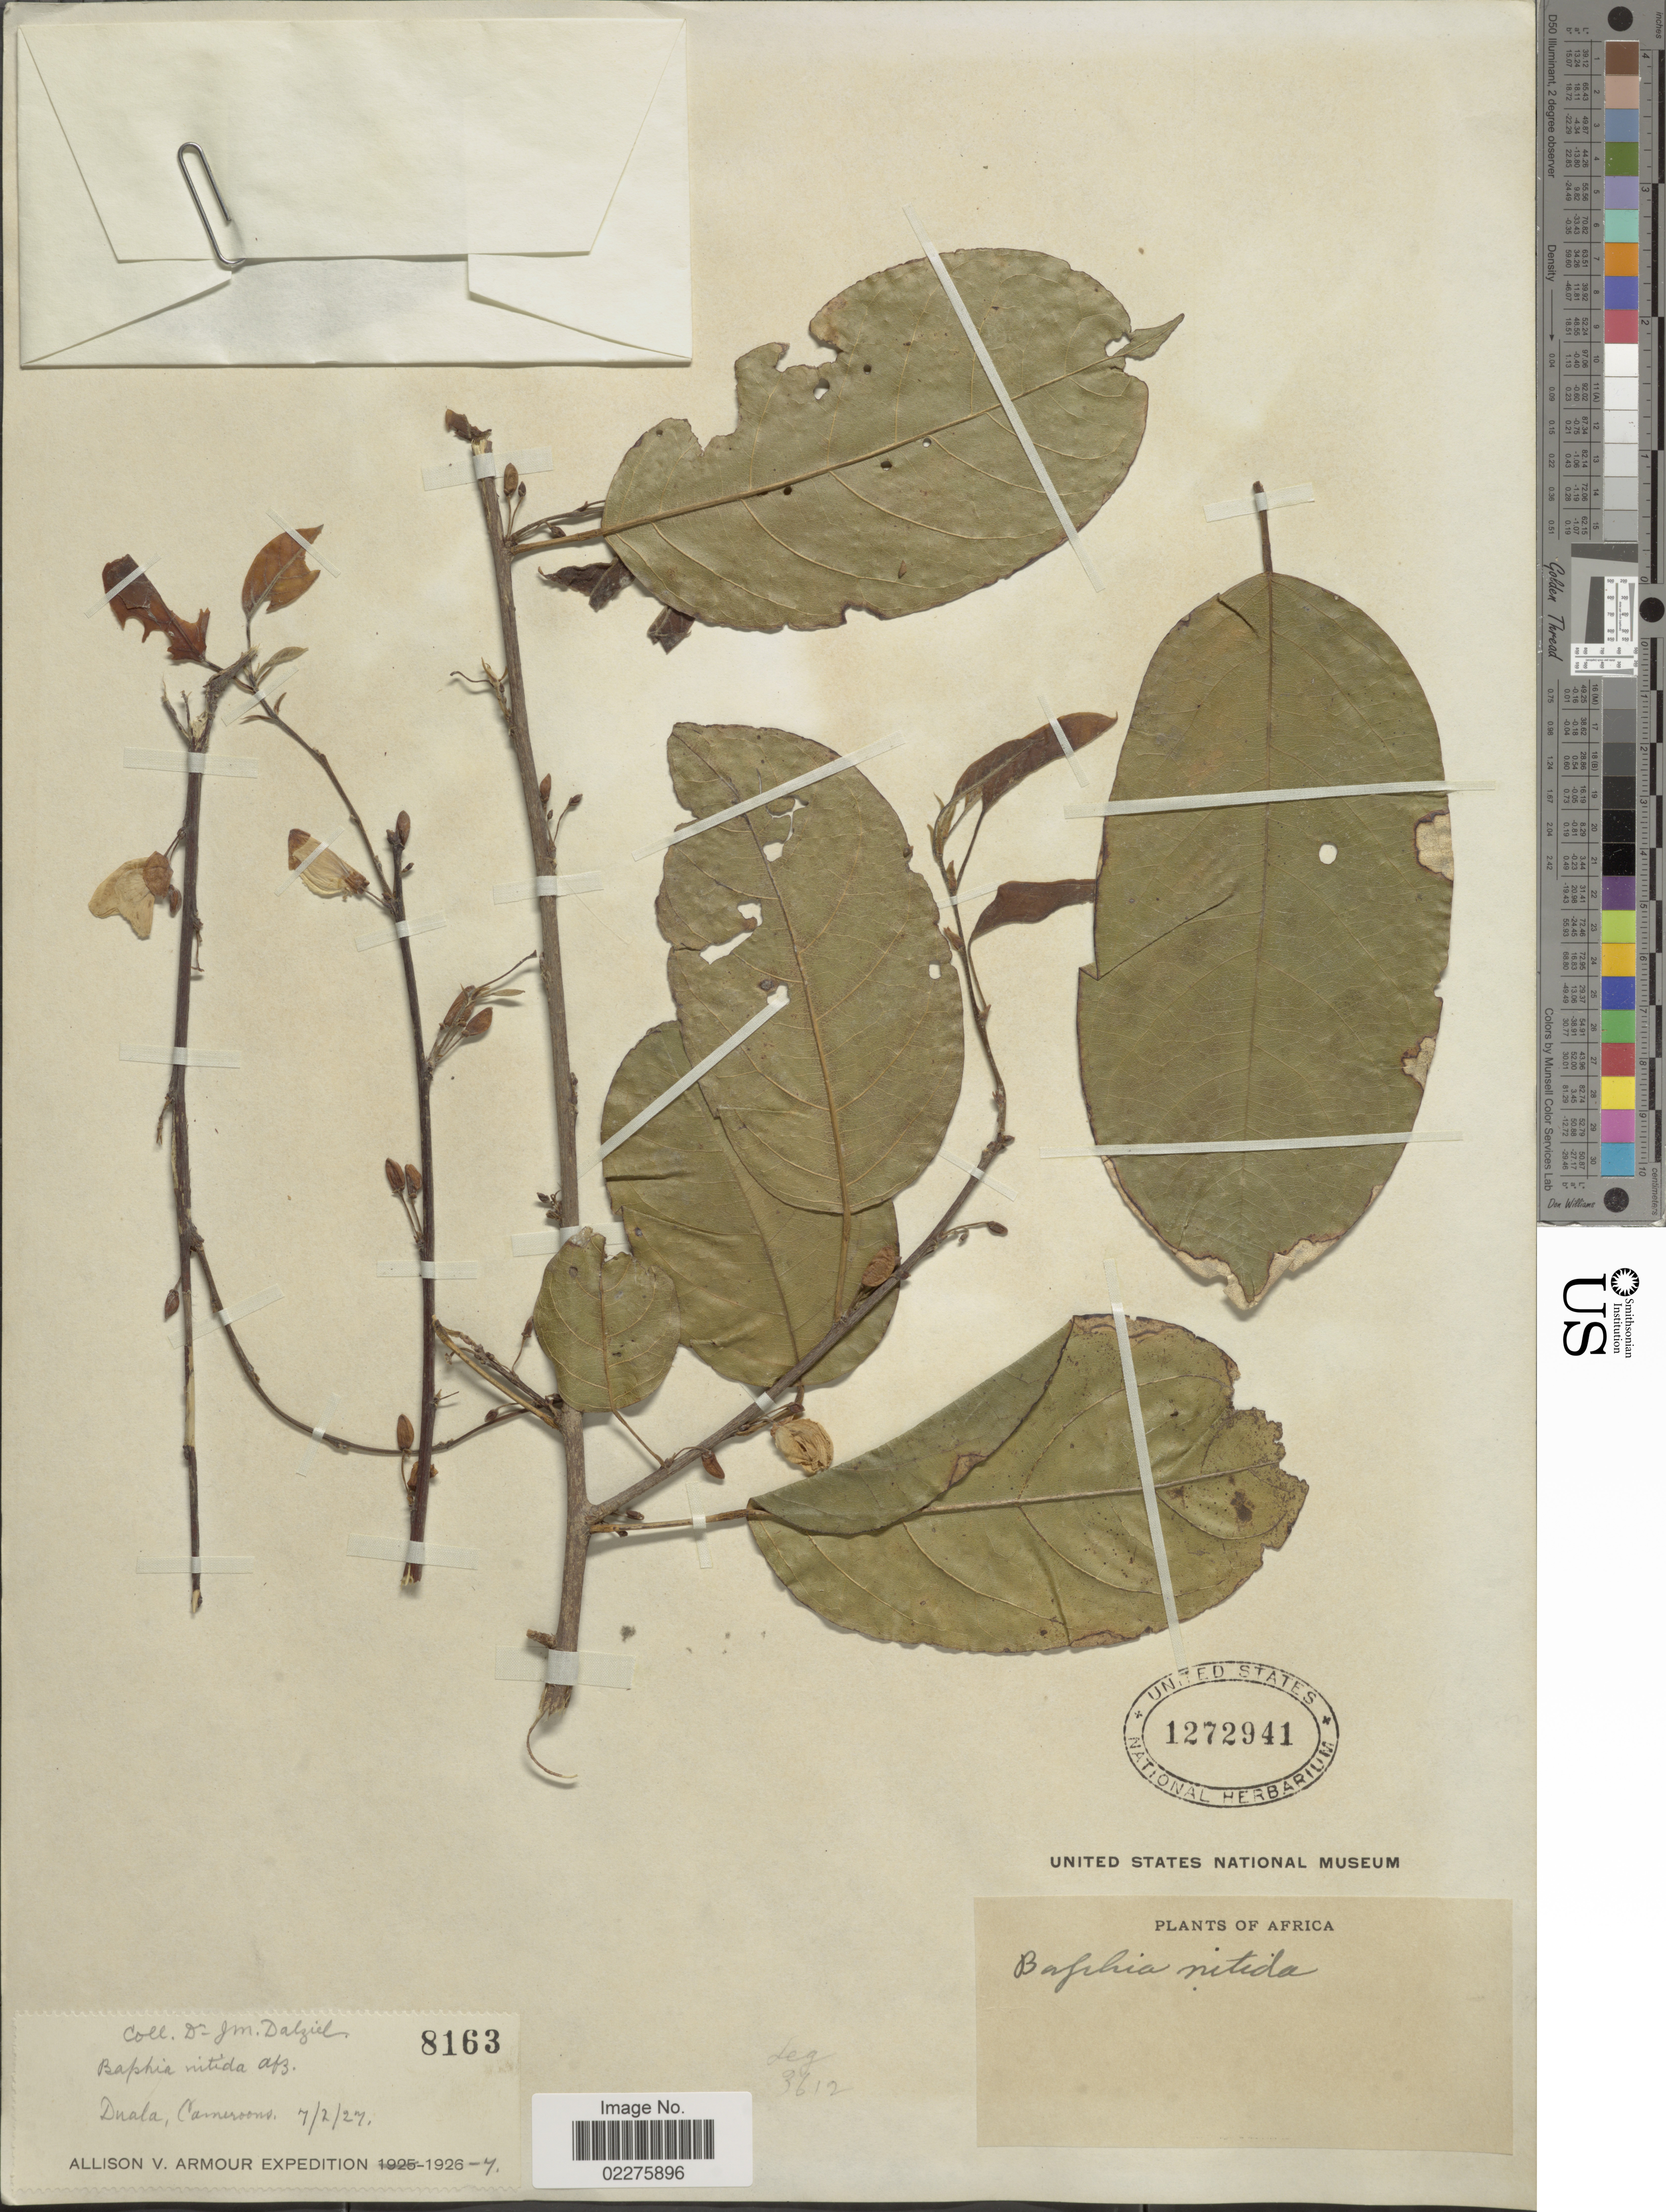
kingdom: Plantae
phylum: Tracheophyta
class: Magnoliopsida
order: Fabales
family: Fabaceae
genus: Baphia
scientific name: Baphia nitida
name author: Lodd.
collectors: Allison V. Armour Expedition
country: Cameroon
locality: Duala, Cameroons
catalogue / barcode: US 1272941